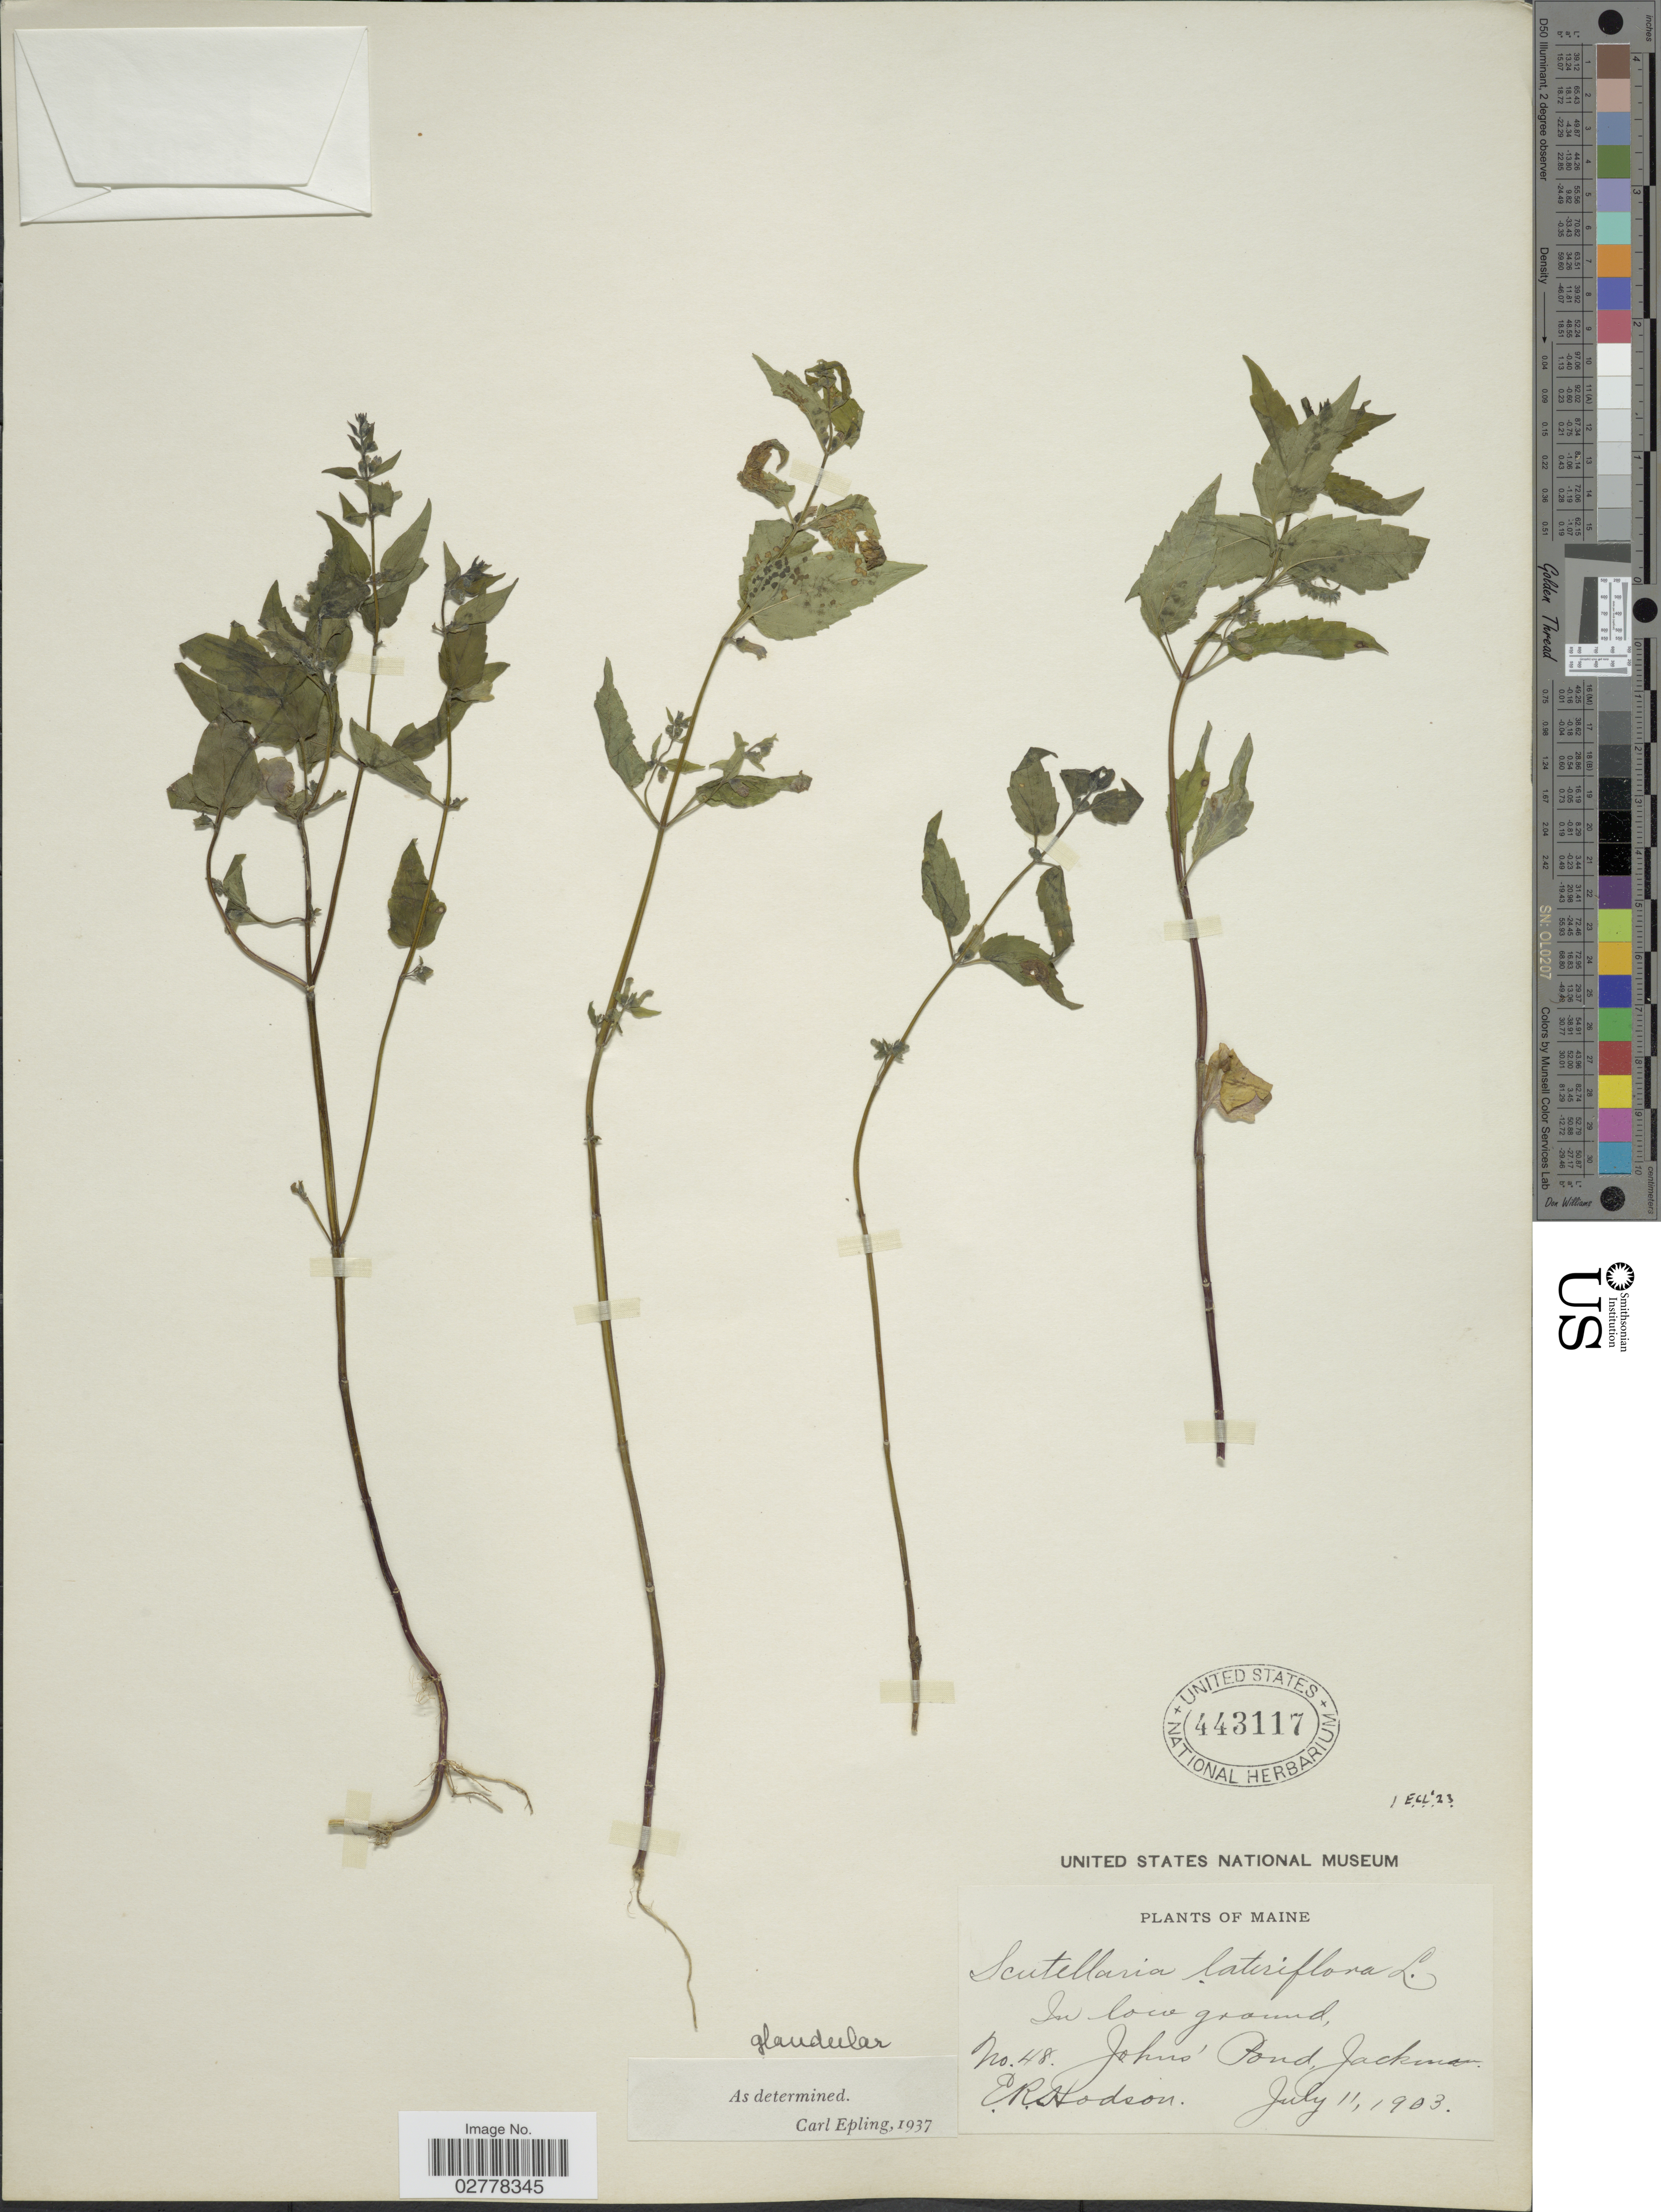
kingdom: Plantae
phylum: Tracheophyta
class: Magnoliopsida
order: Lamiales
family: Lamiaceae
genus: Scutellaria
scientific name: Scutellaria lateriflora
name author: L.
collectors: E. Hodson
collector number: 48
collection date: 1903-07-11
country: United States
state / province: Maine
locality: In low ground, John's Pond, Jackman.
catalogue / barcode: US 443117